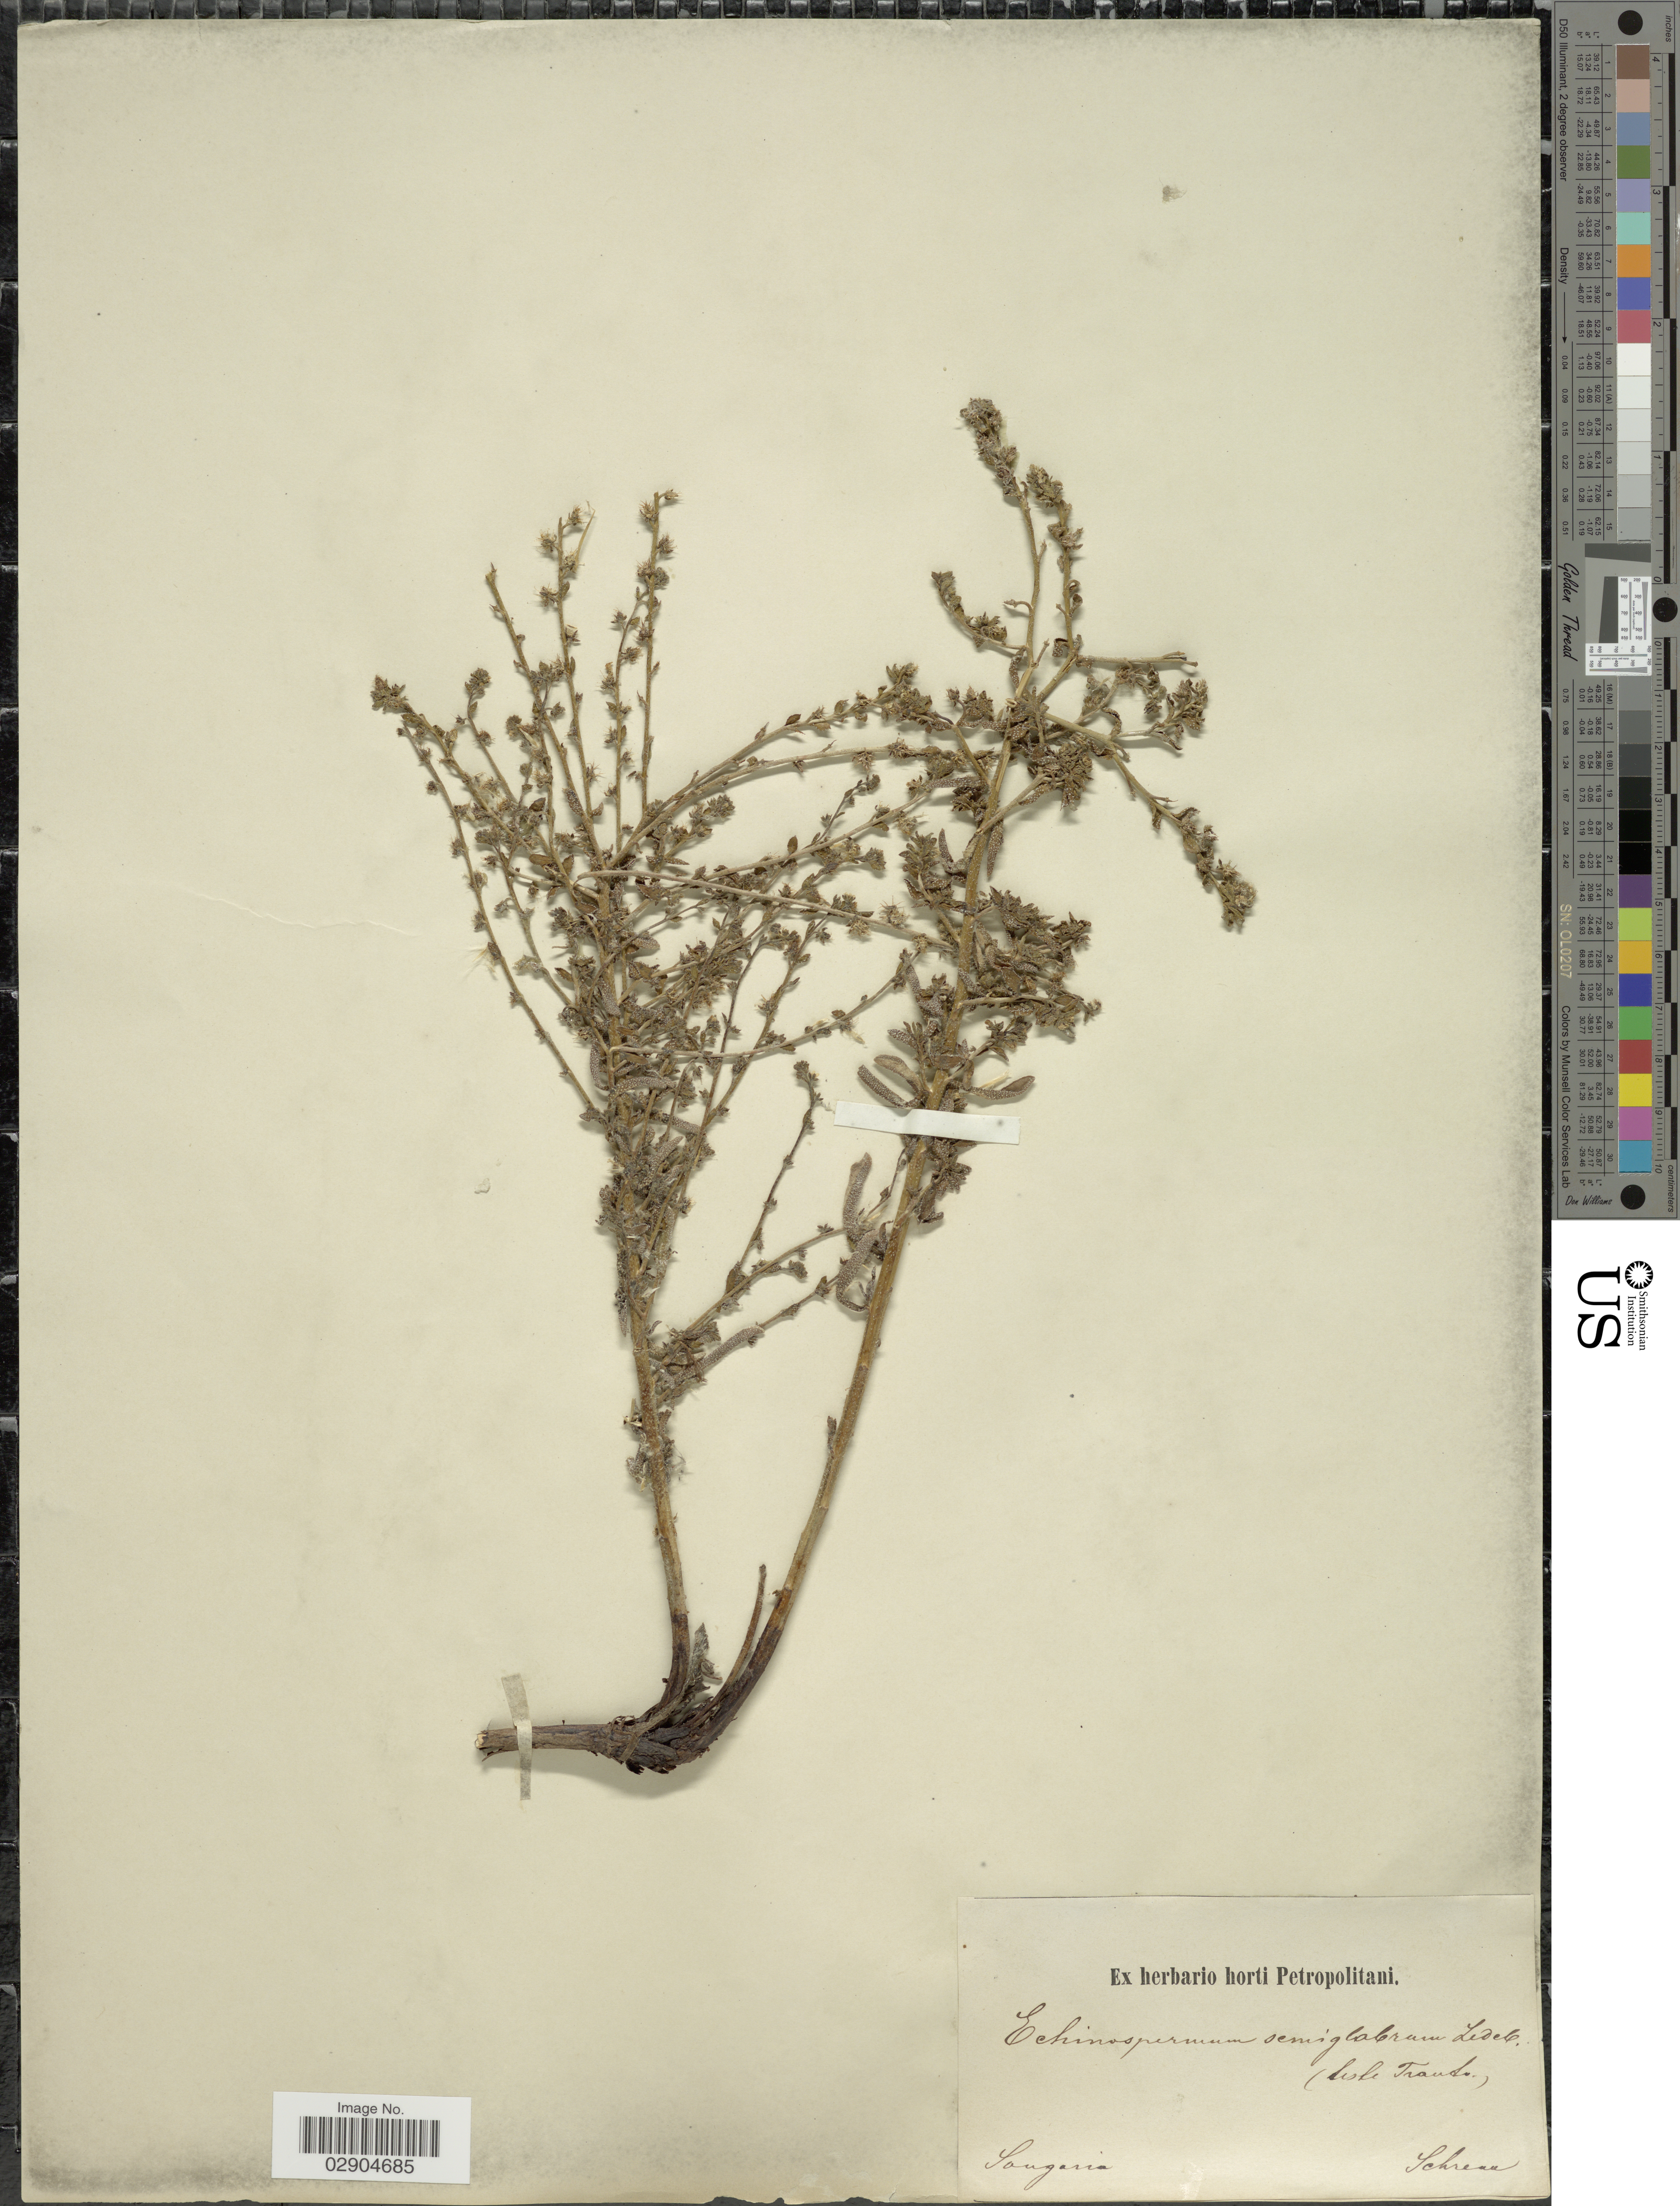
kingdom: Plantae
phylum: Tracheophyta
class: Magnoliopsida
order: Boraginales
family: Boraginaceae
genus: Lappula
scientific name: Lappula marginata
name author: (M. Bieb.) Gürke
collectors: A.G. Schrenk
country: Kazakhstan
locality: Songoria.